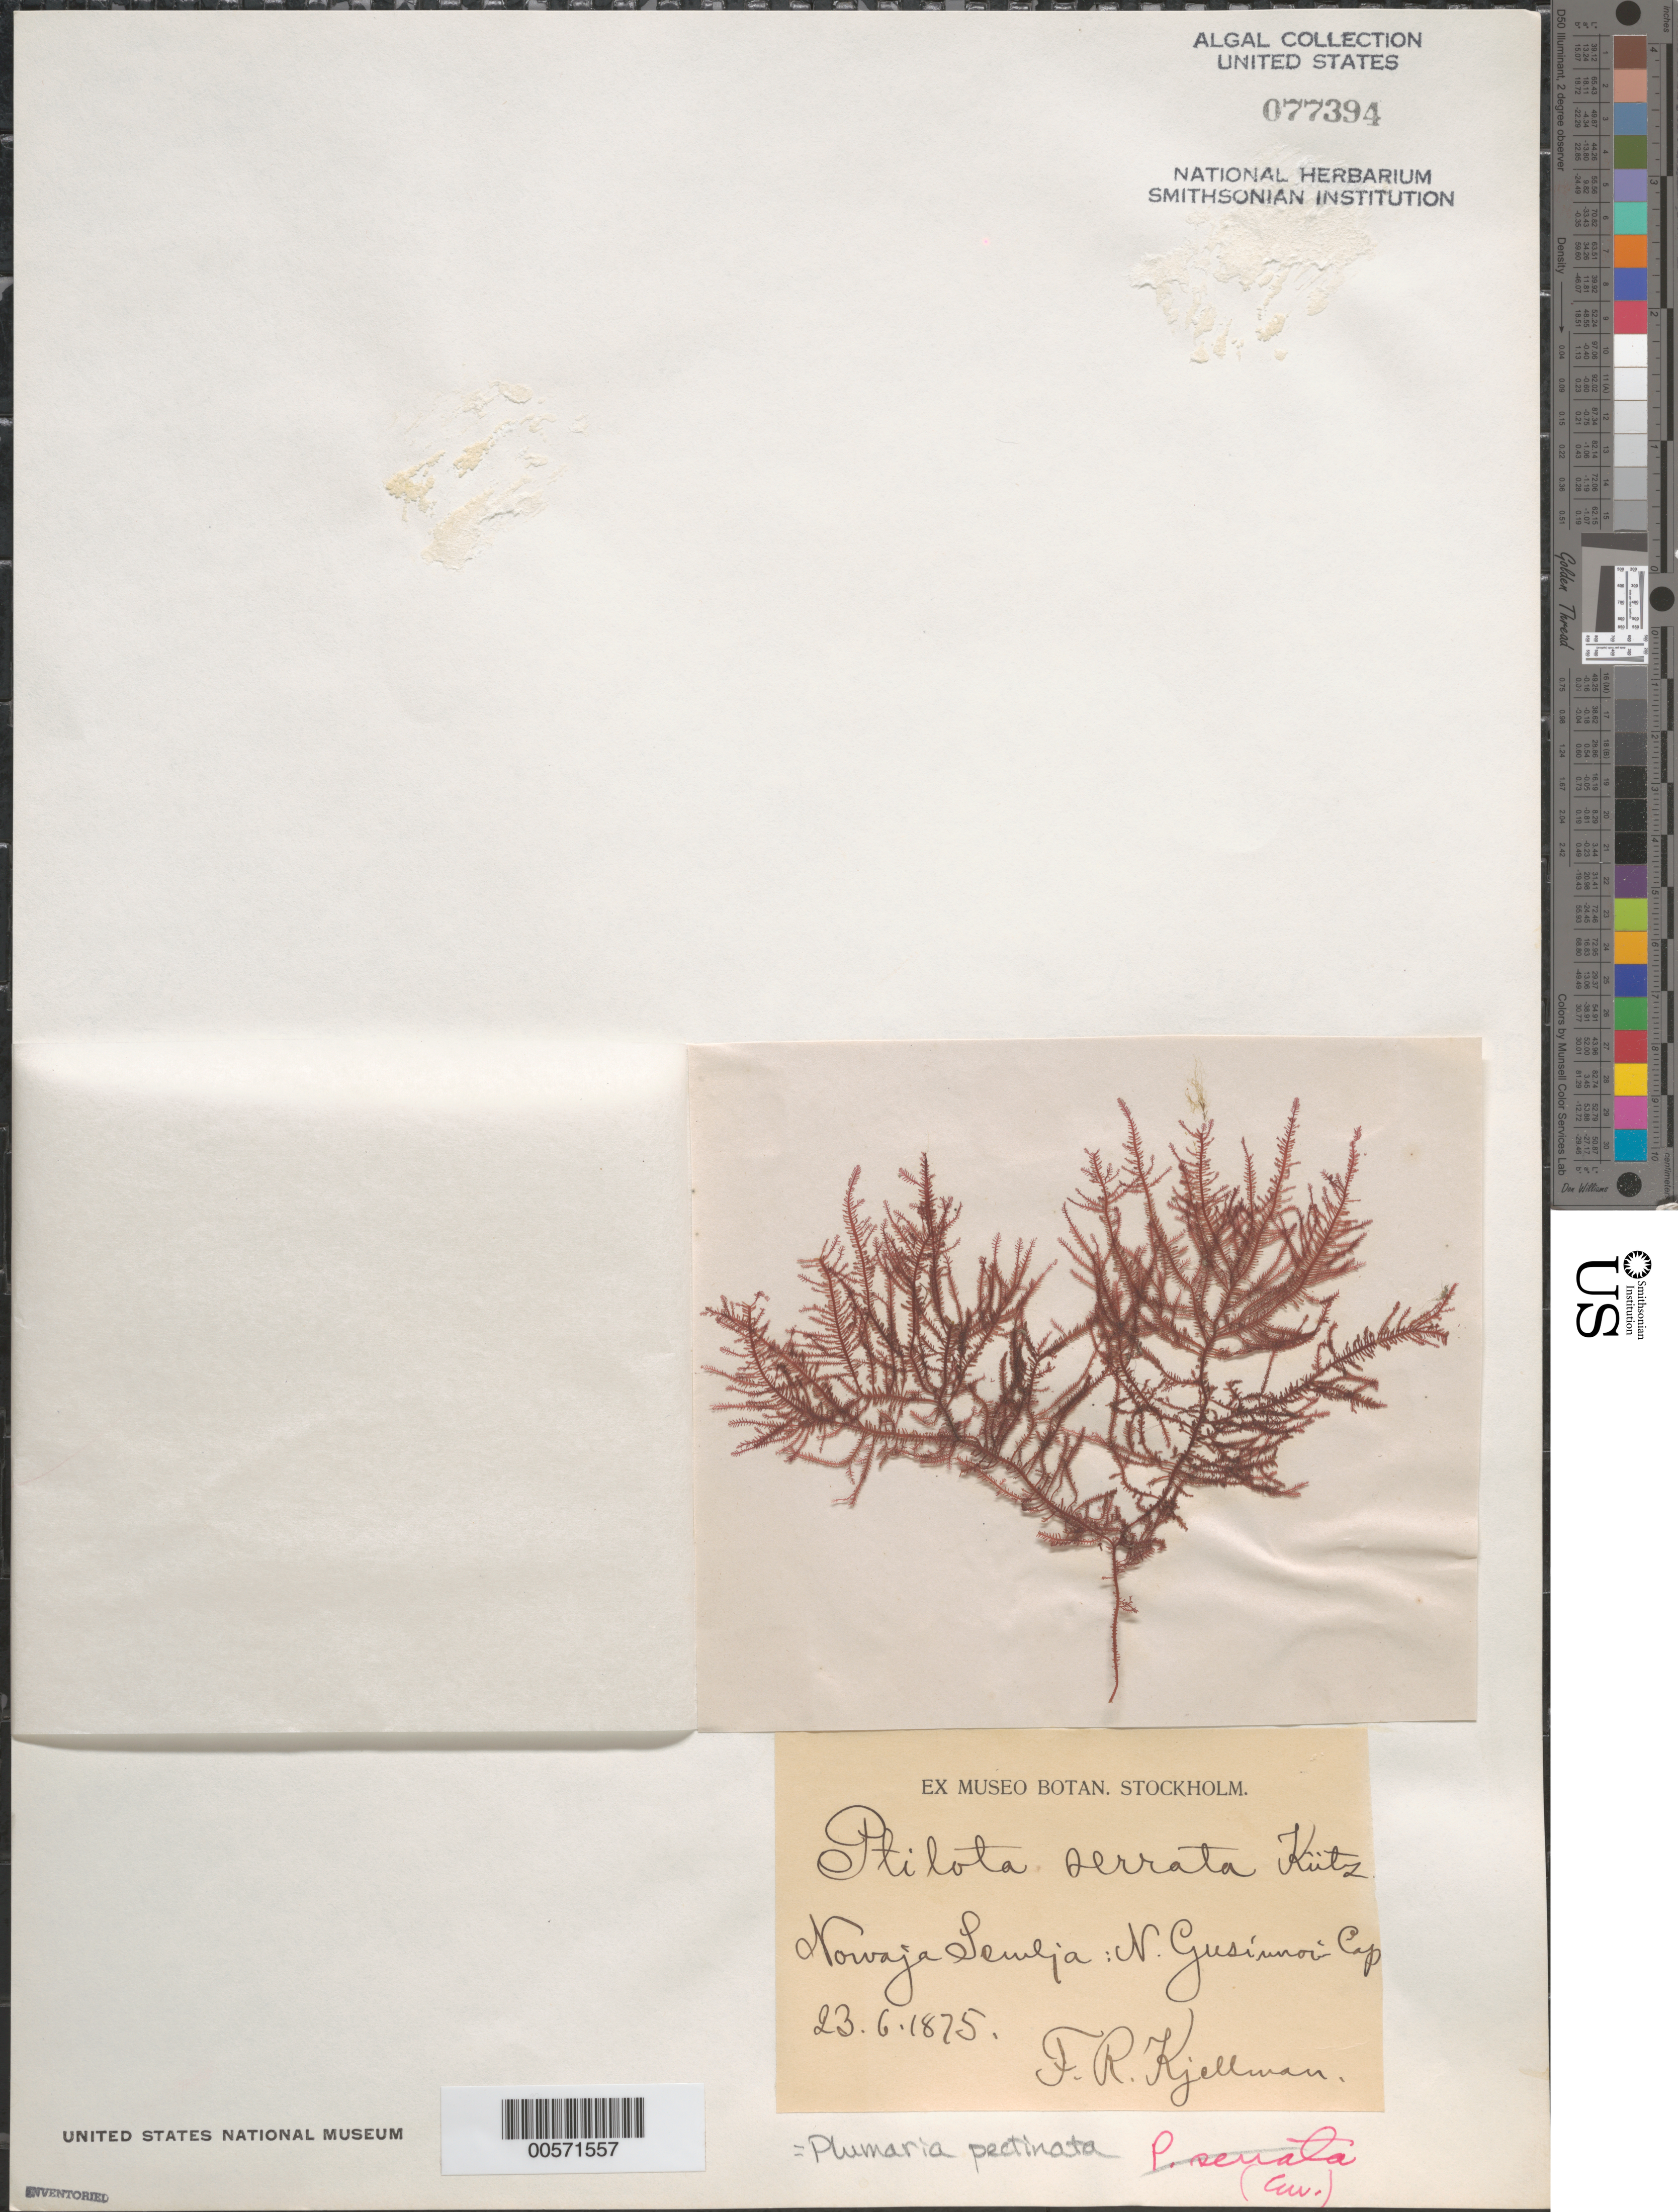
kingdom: Plantae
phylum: Rhodophyta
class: Florideophyceae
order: Ceramiales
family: Wrangeliaceae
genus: Plumaria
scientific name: Plumaria pectinata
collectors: F. R. Kjellman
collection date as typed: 23 Jun 1875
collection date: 1875-06-23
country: Russian Federation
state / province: Arkhangelsk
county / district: Novaya Zemlya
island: Novaya Zemlya (Nowaja Semlja)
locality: N. Gusinnoi-Cap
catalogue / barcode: US 77394